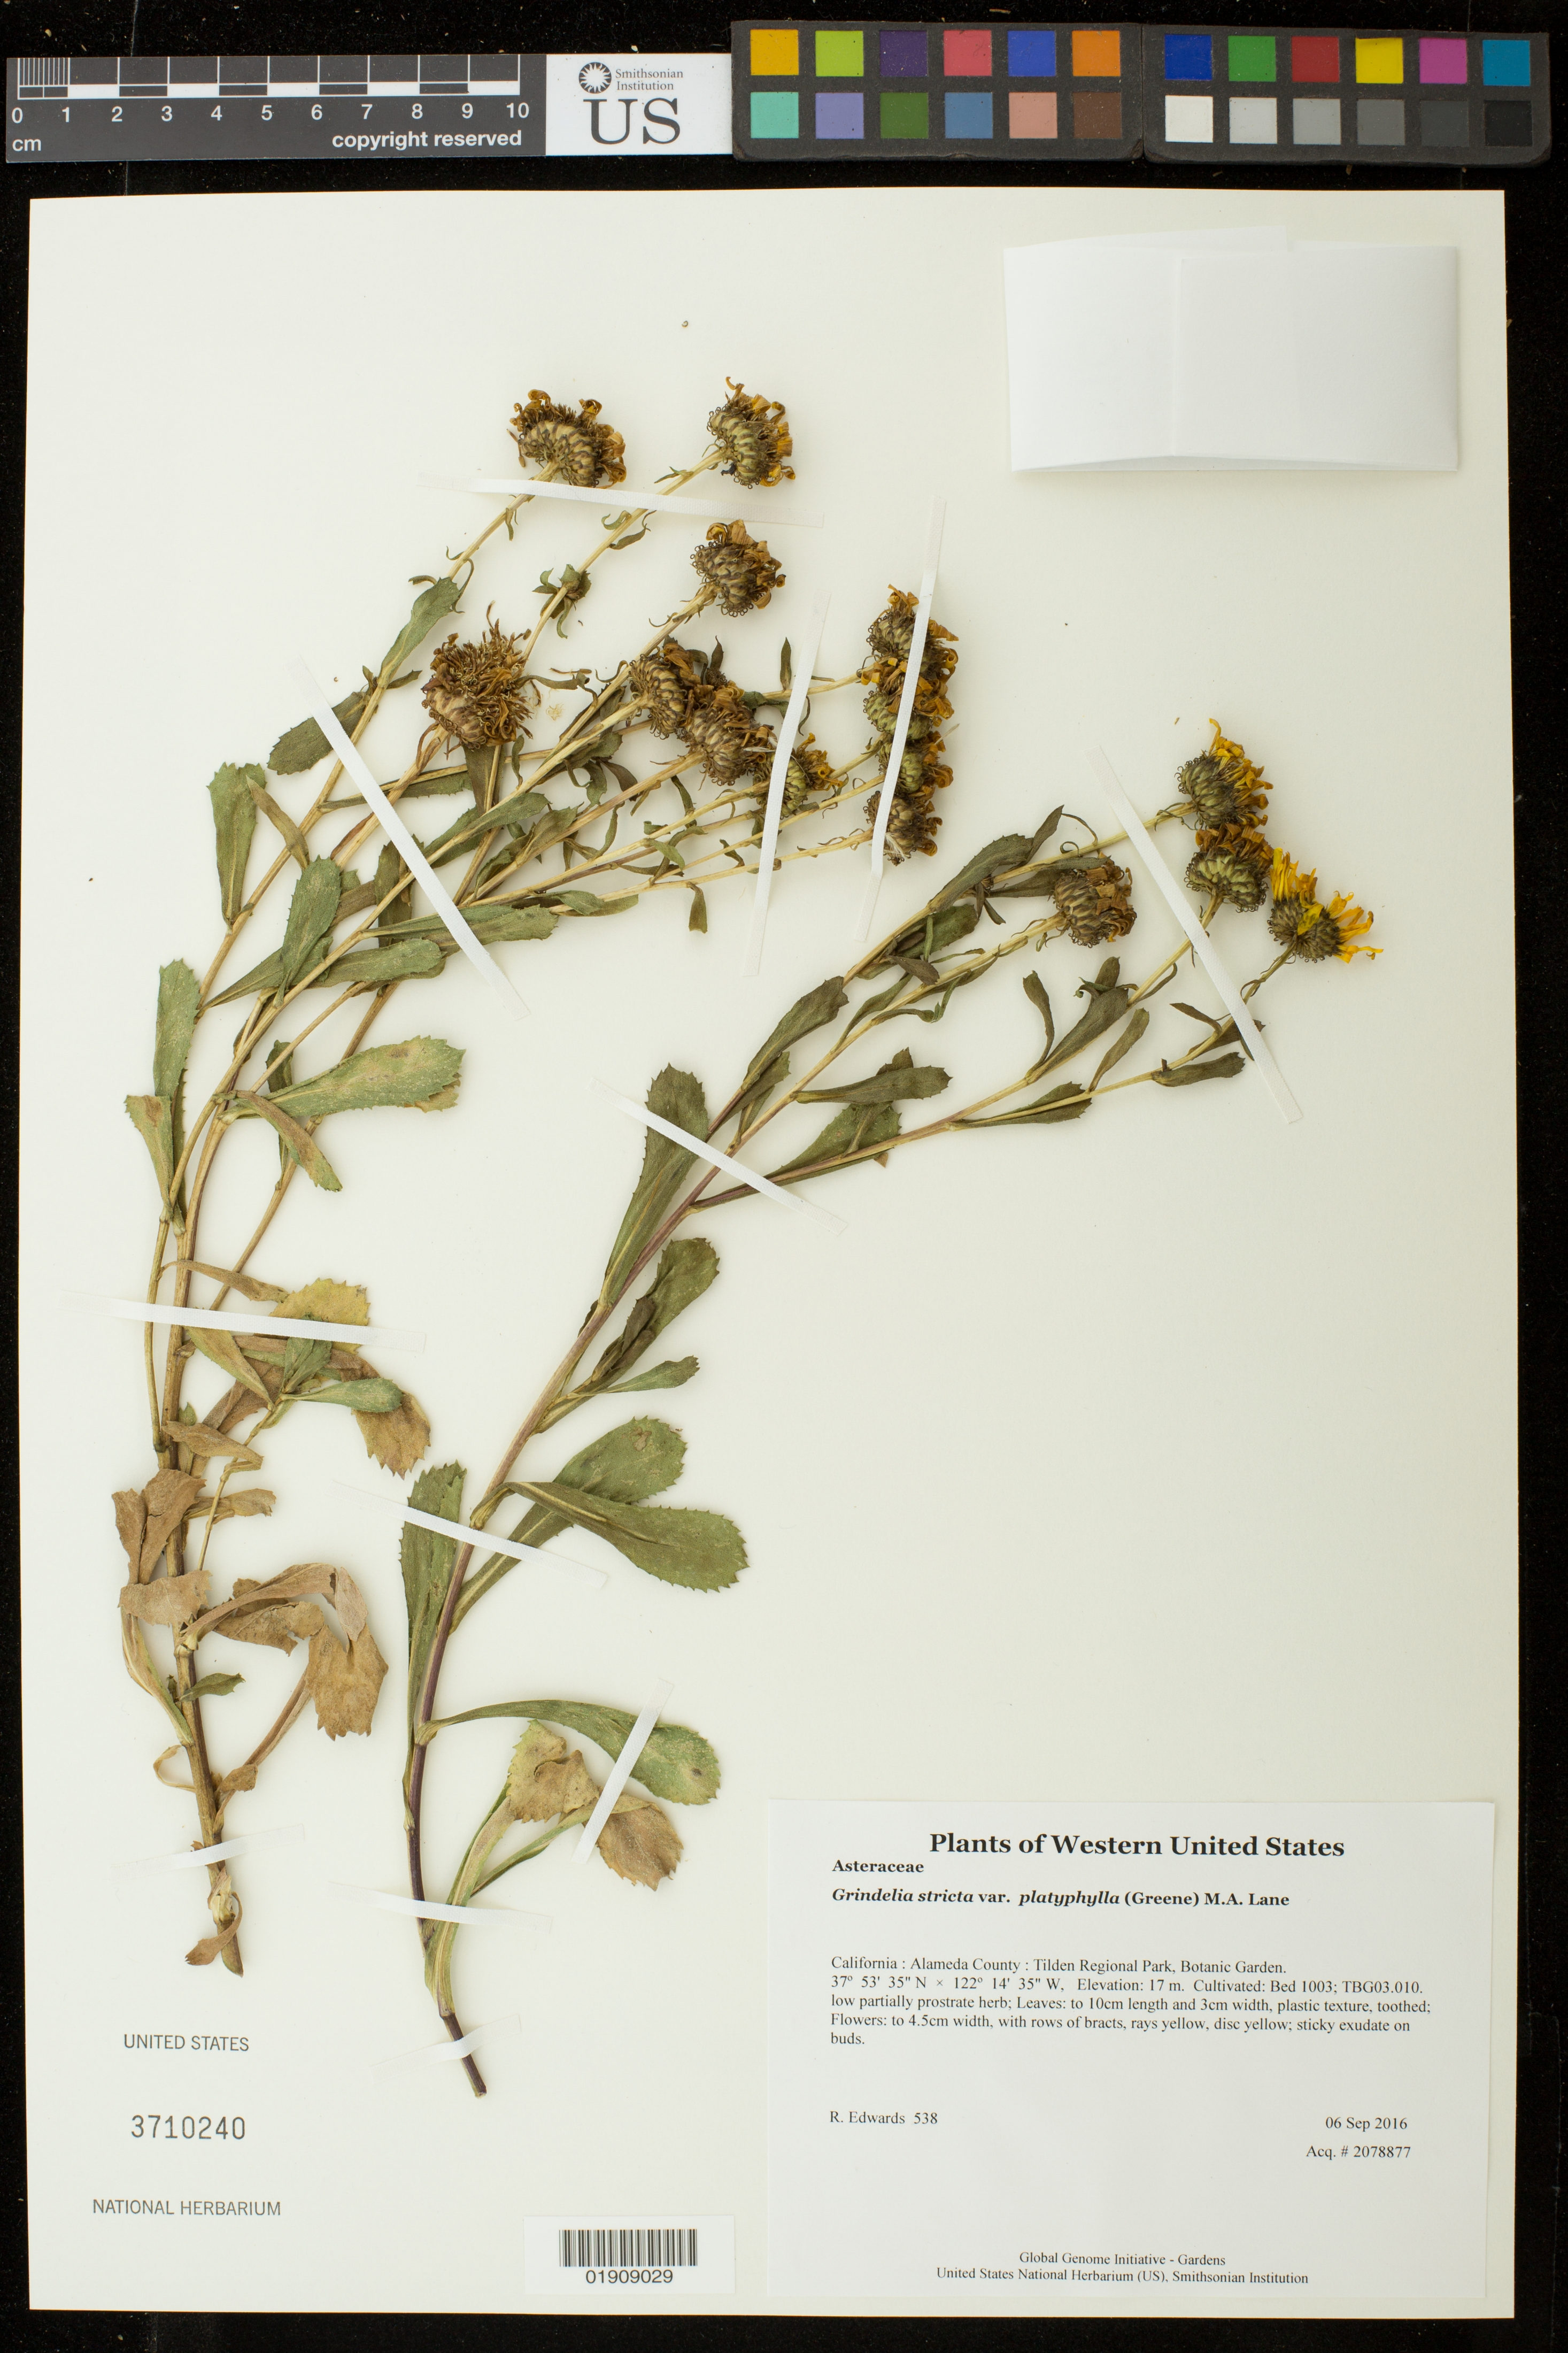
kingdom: Plantae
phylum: Tracheophyta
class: Magnoliopsida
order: Asterales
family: Asteraceae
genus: Grindelia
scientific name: Grindelia stricta var. platyphylla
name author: (Greene) M.A. Lane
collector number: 538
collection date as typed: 6 September 2016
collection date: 2016-09-06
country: United States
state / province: California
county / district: Alameda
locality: Tilden Regional Park, Botanic Garden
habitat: Cultivated: Bed 1003; TBG03.010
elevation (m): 16.9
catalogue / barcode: US 3710240